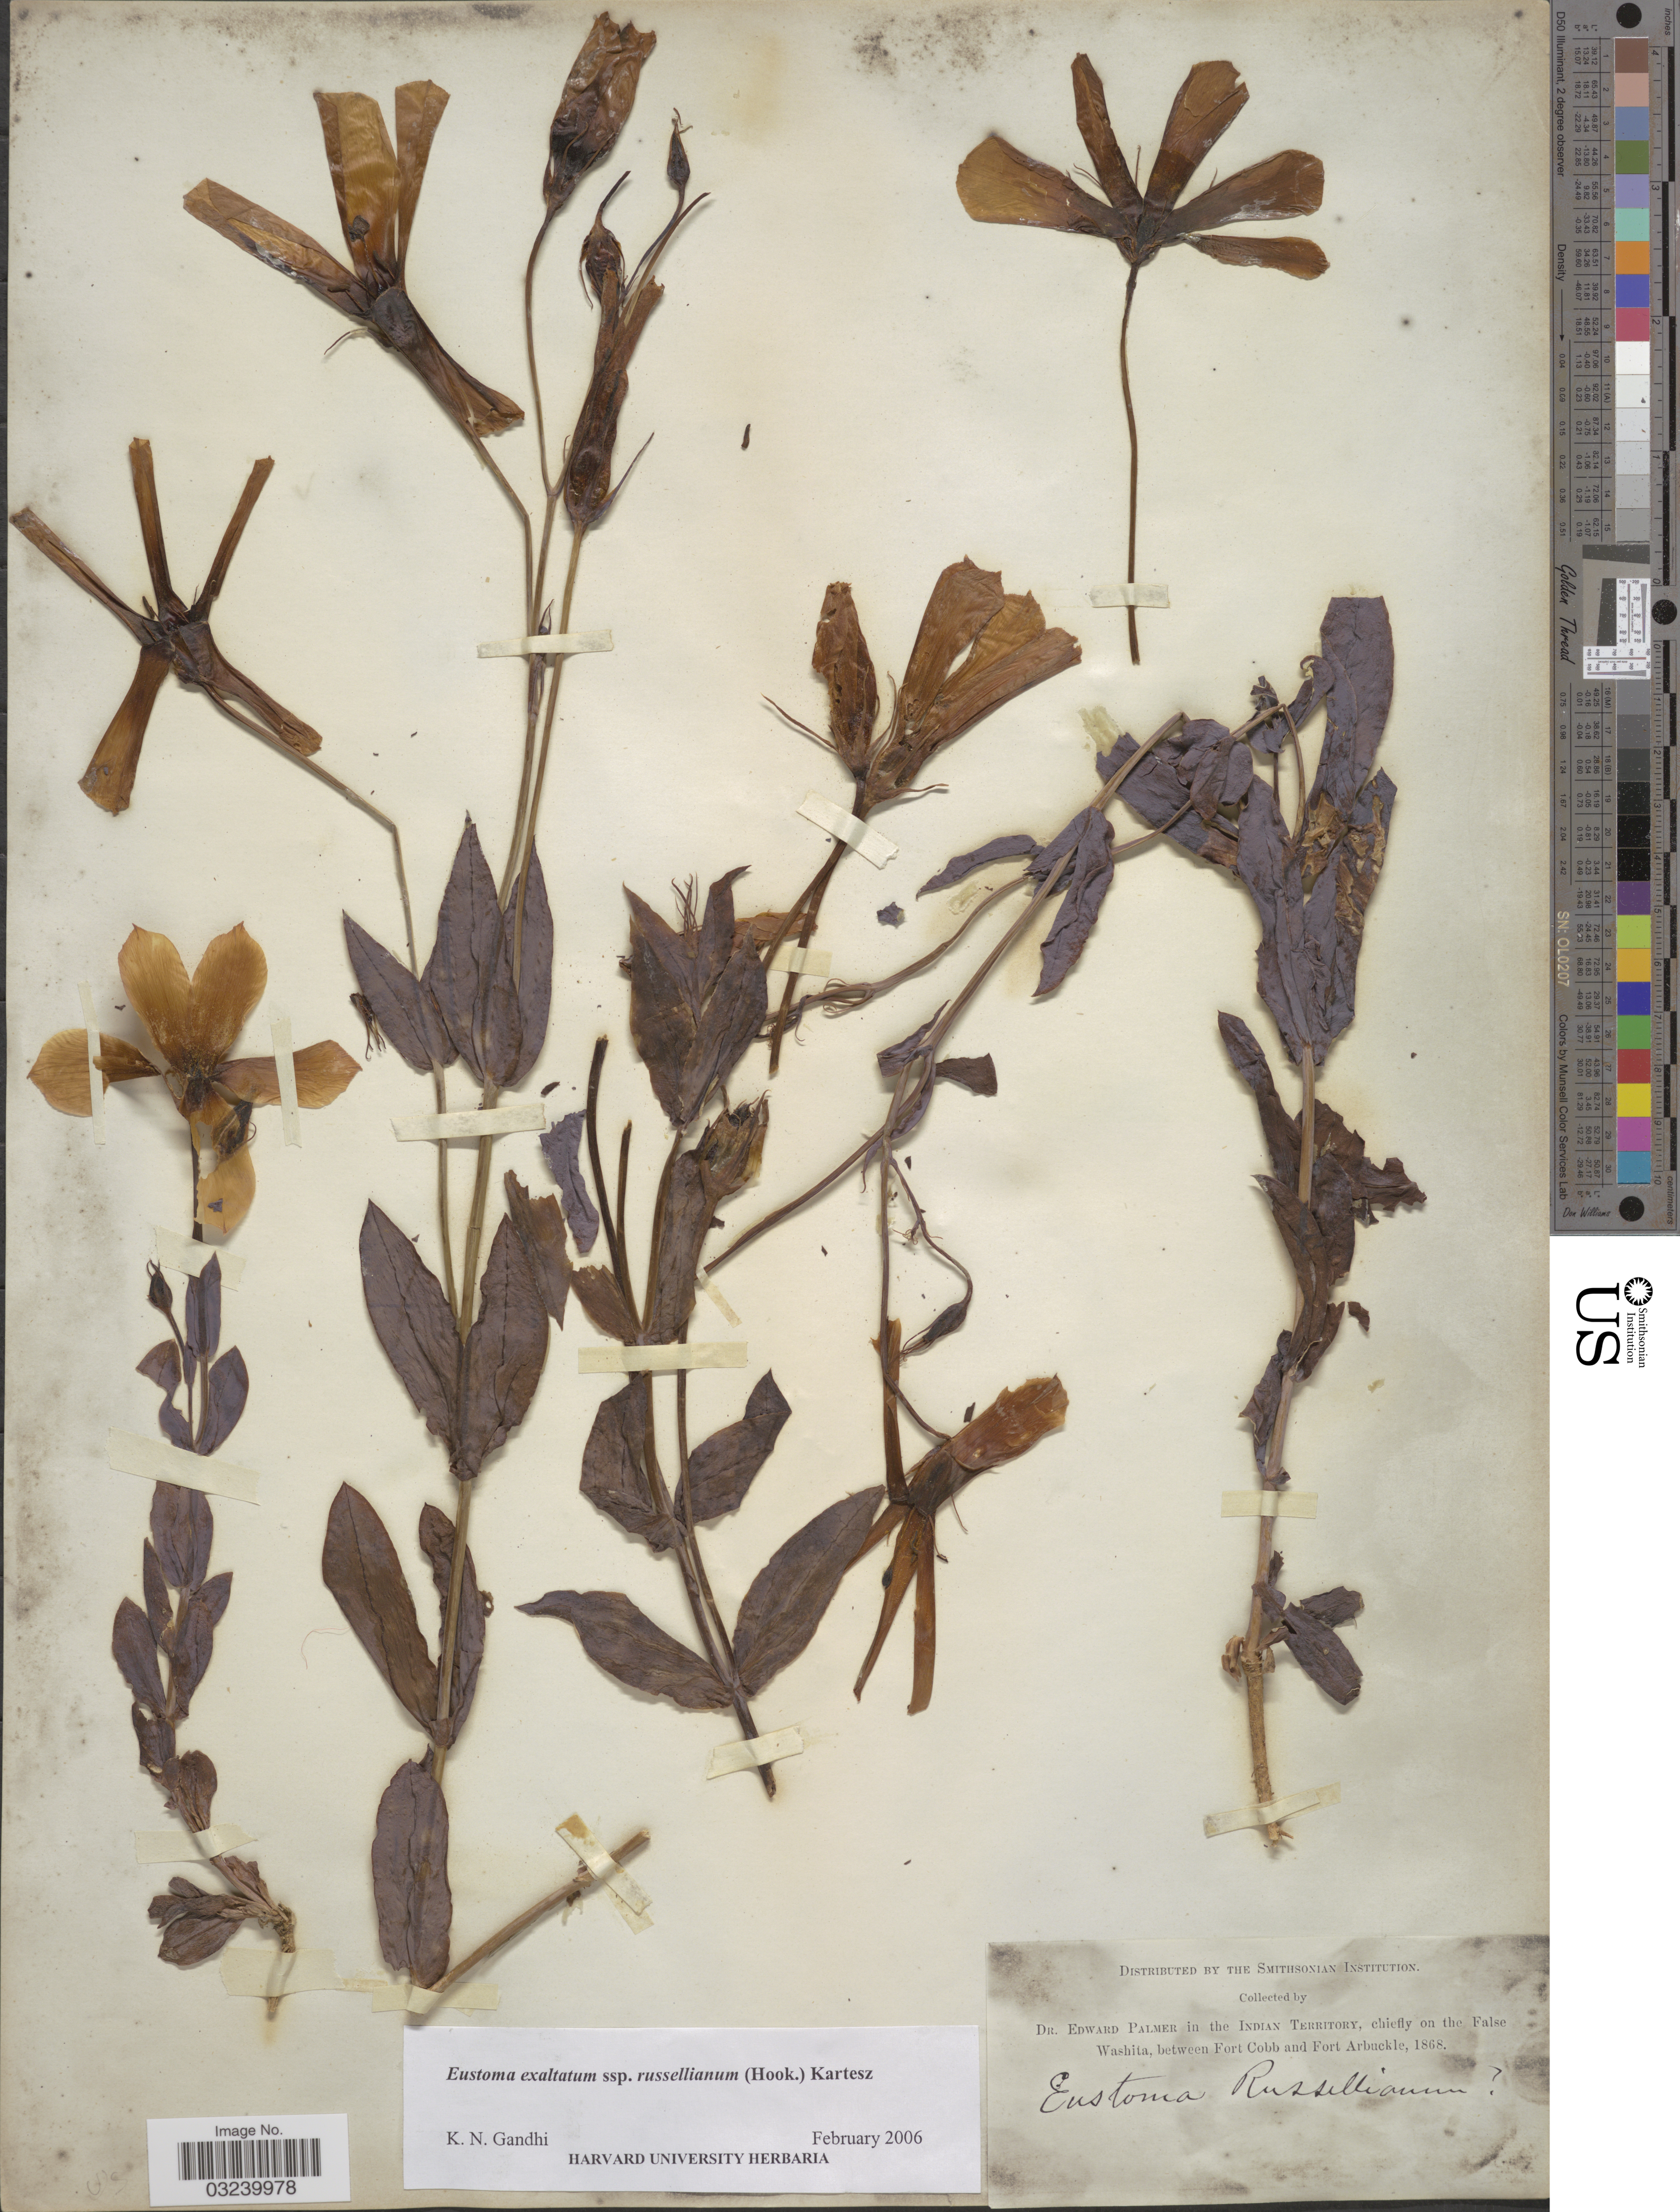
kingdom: Plantae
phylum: Tracheophyta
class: Magnoliopsida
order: Gentianales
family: Gentianaceae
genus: Eustoma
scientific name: Eustoma exaltatum subsp. russellianum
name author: (Hook.) Kartesz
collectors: E. Palmer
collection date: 1868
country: United States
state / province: Oklahoma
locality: In the Indian Territory, chiefly on the False Washita, between Fort Cobb and Fort Arbuckle.